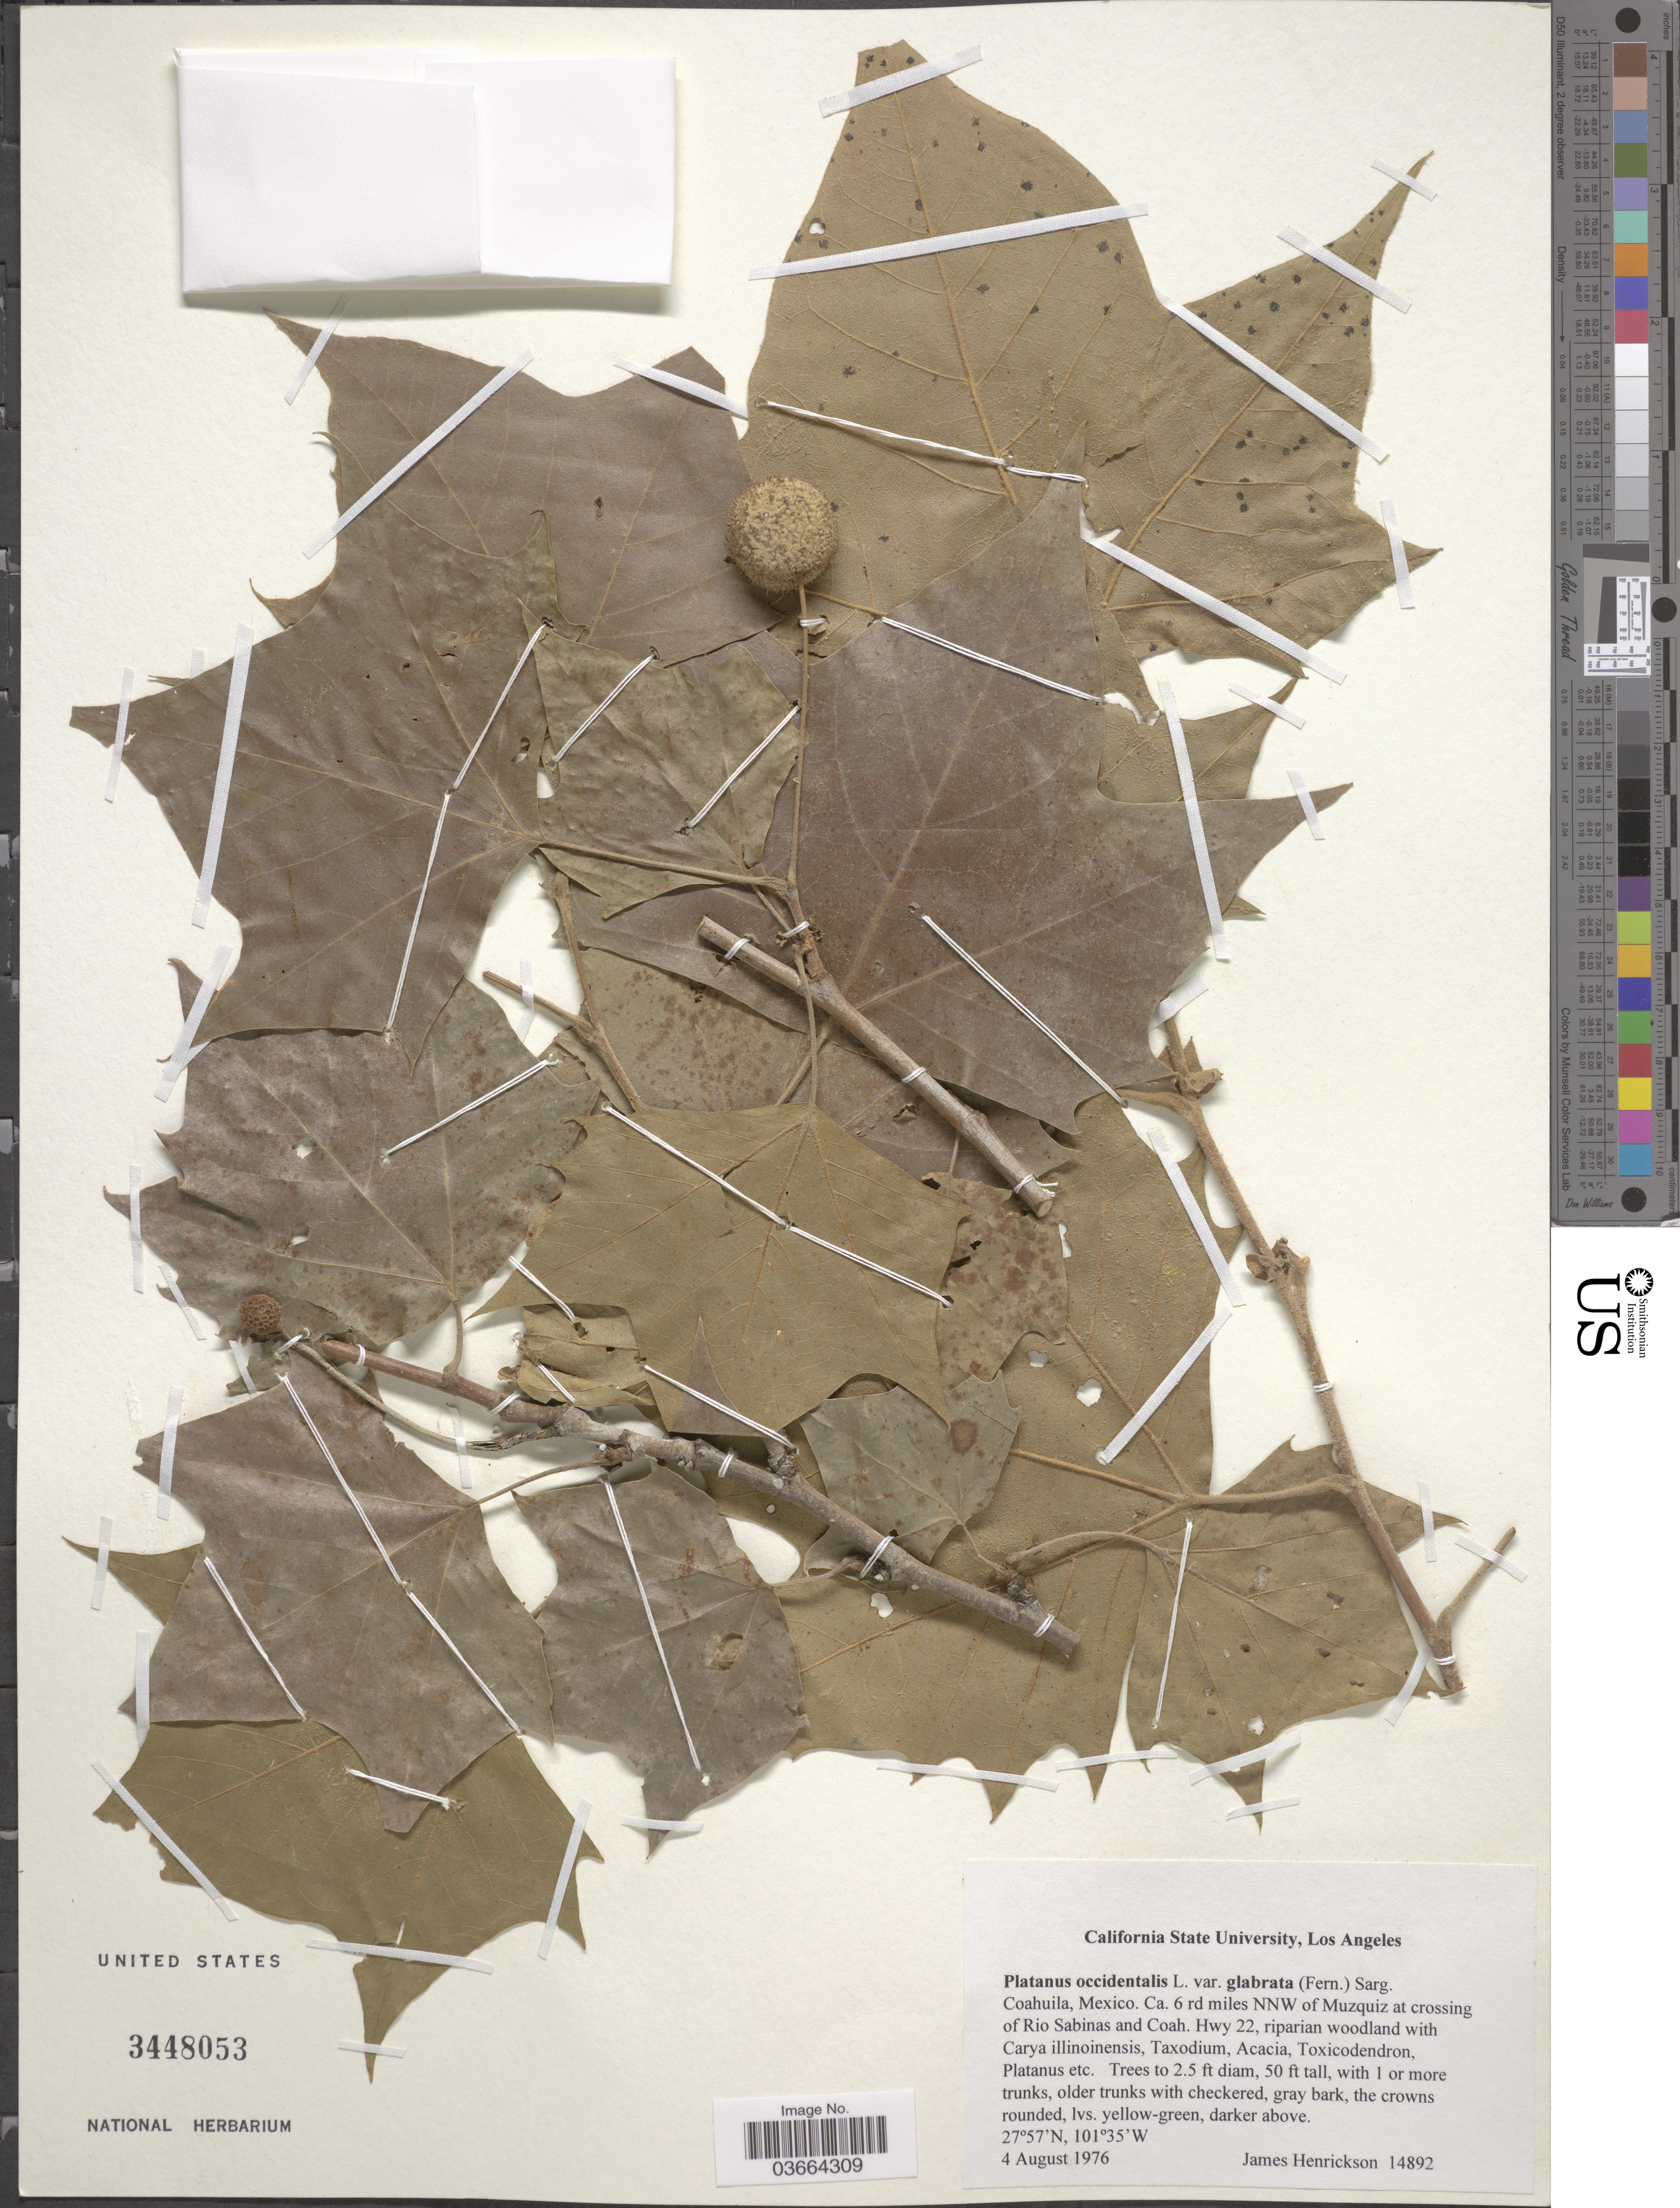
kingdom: Plantae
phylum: Tracheophyta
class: Magnoliopsida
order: Proteales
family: Platanaceae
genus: Platanus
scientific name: Platanus occidentalis var. glabrata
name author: (Fernald) Sarg.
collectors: J. Henrickson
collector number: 14892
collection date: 1976-08-04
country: Mexico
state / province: Coahuila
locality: Ca 6 rd miles NNW of Muzquiz at crossing of Rio Sabinas and Coah. Hwy 22.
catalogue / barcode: US 3448053